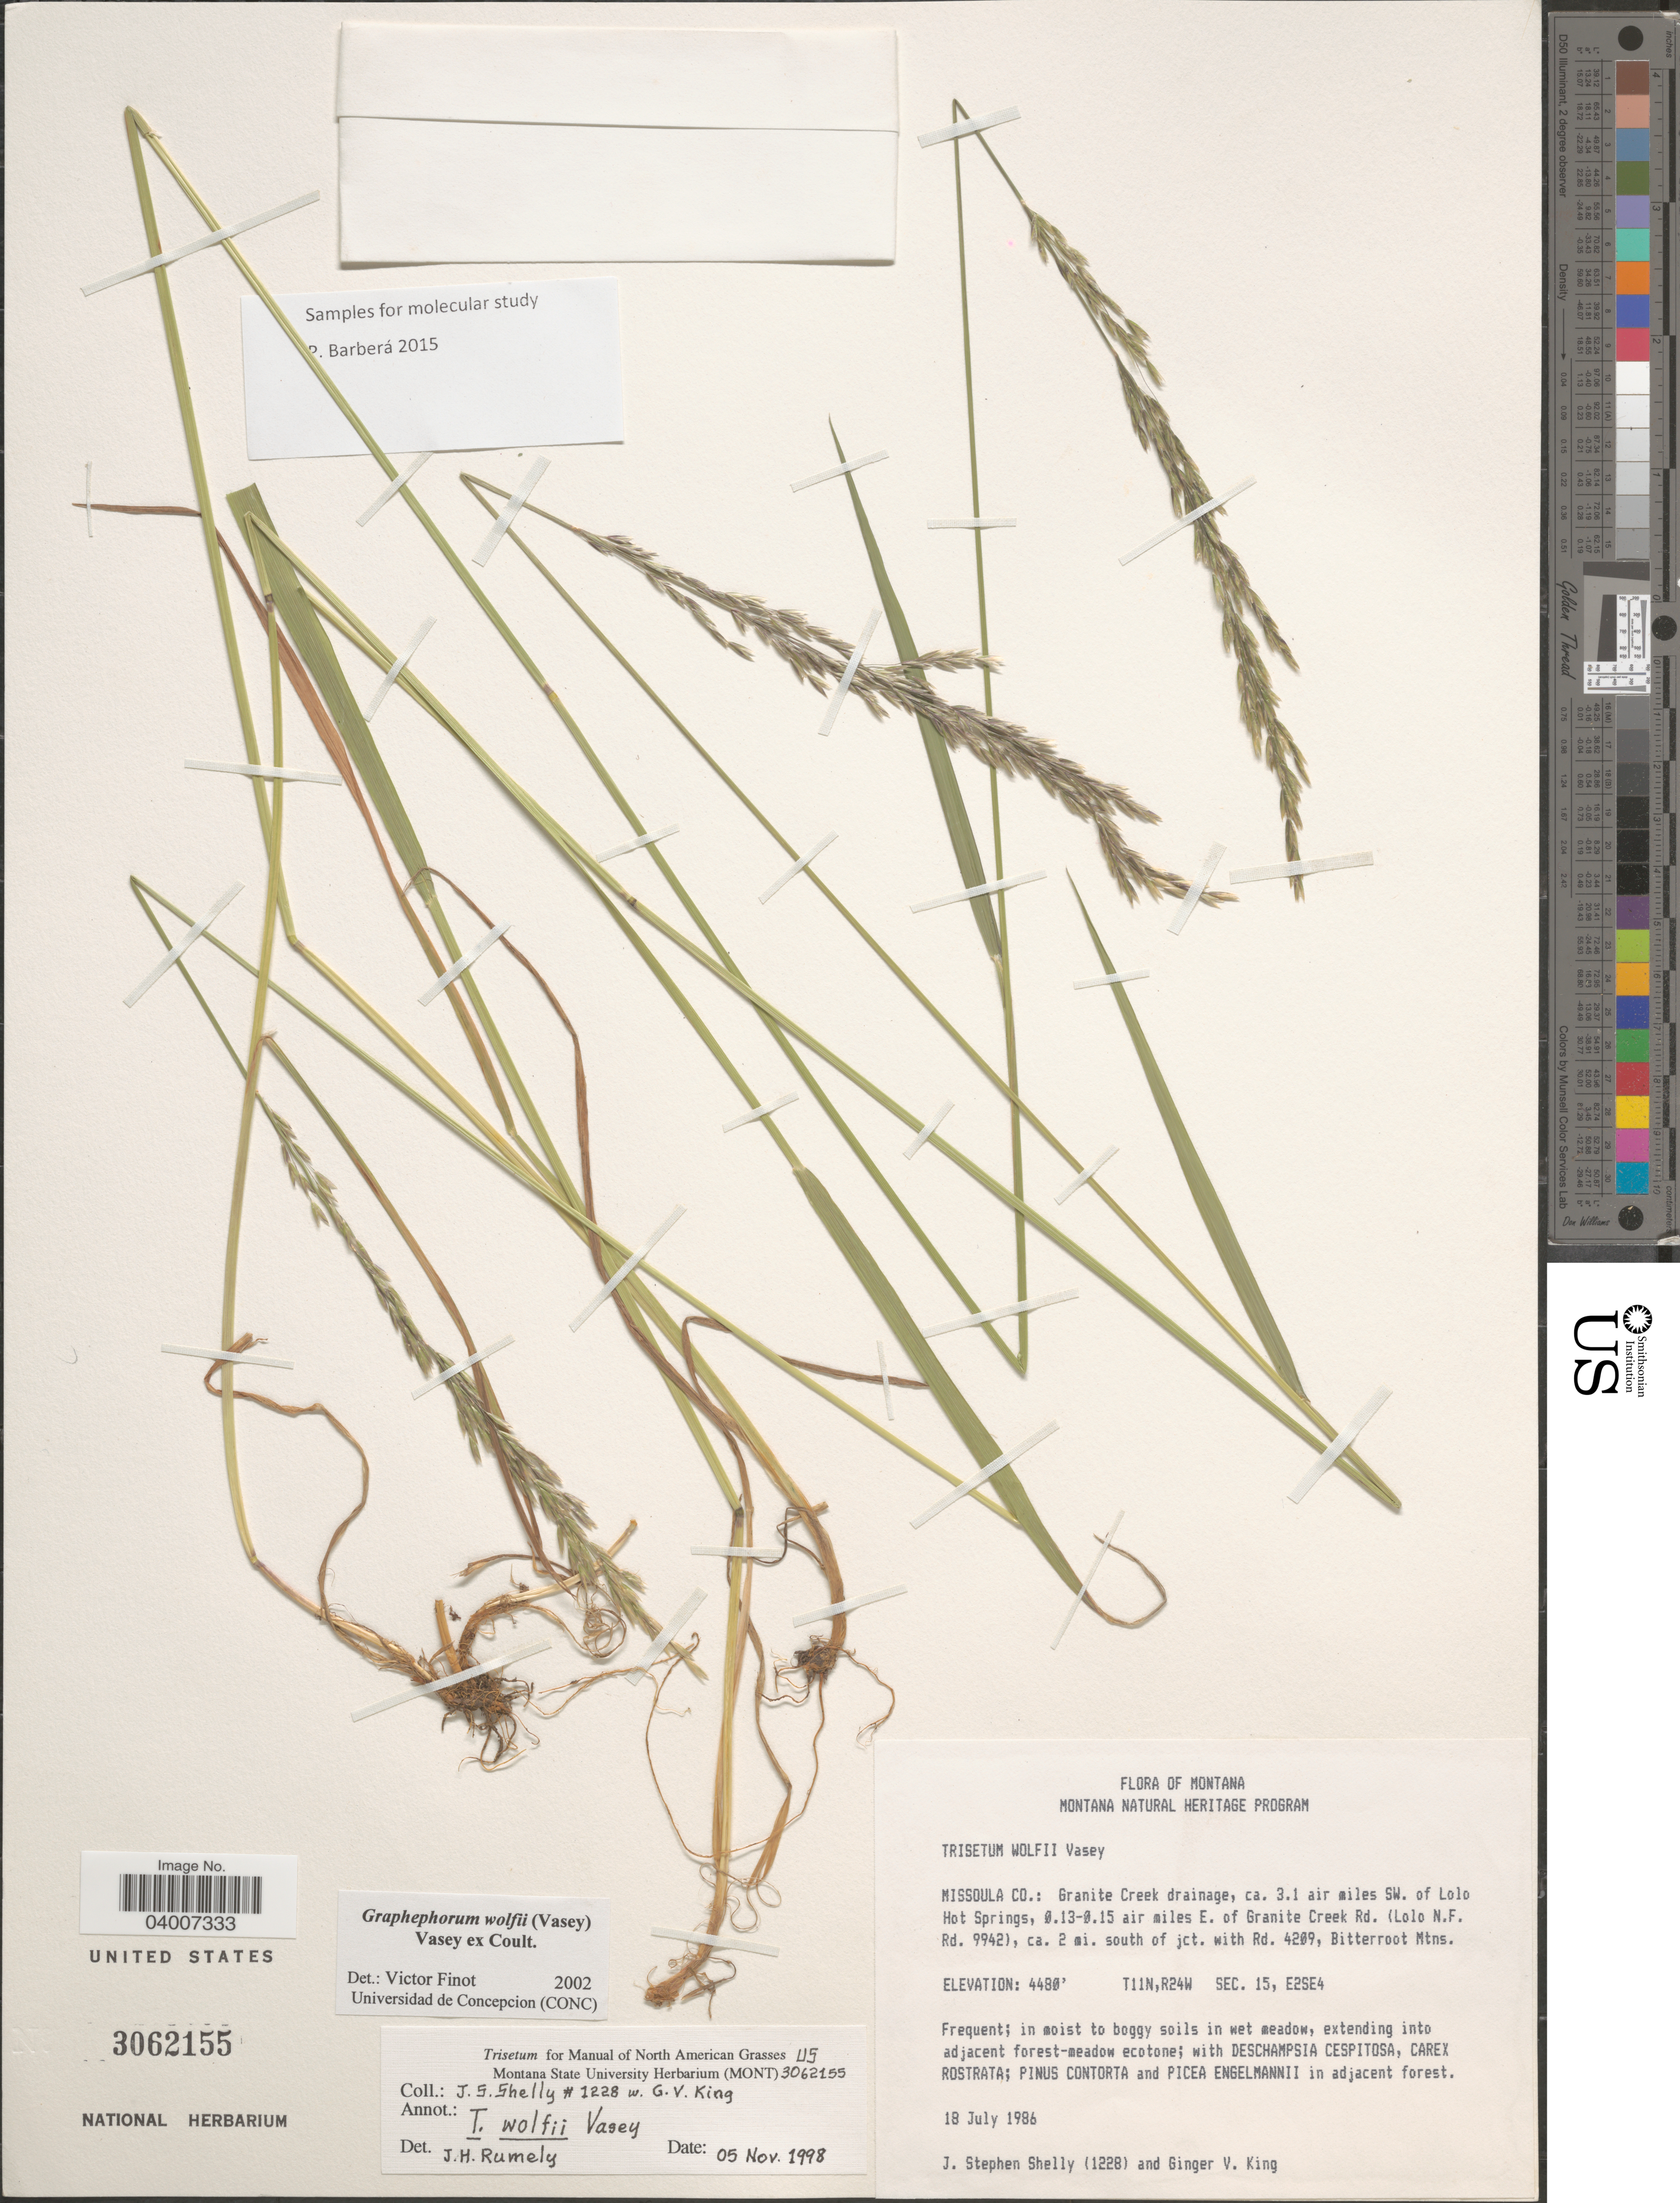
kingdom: Plantae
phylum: Tracheophyta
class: Liliopsida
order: Poales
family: Poaceae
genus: Graphephorum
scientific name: Graphephorum wolfii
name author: (E. Fourn.) Vasey ex Coult.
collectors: J. Shelly & G. V. King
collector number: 1228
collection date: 1986-07-18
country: United States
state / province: Montana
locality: Missoula Co.: Granite Creek drainage, ca. 3.1 air miles SW. of Lolo Hot Springs, 0.13-0.15 air miles E. of Granite Creek Rd. (Lolo N.F. Rd. 9942), ca. 2 mi. south of jct. with Rd. 4209, Bitterroot Mtns. T11N,R24W Sec.15, E2SE4.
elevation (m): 1366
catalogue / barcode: US 3062155